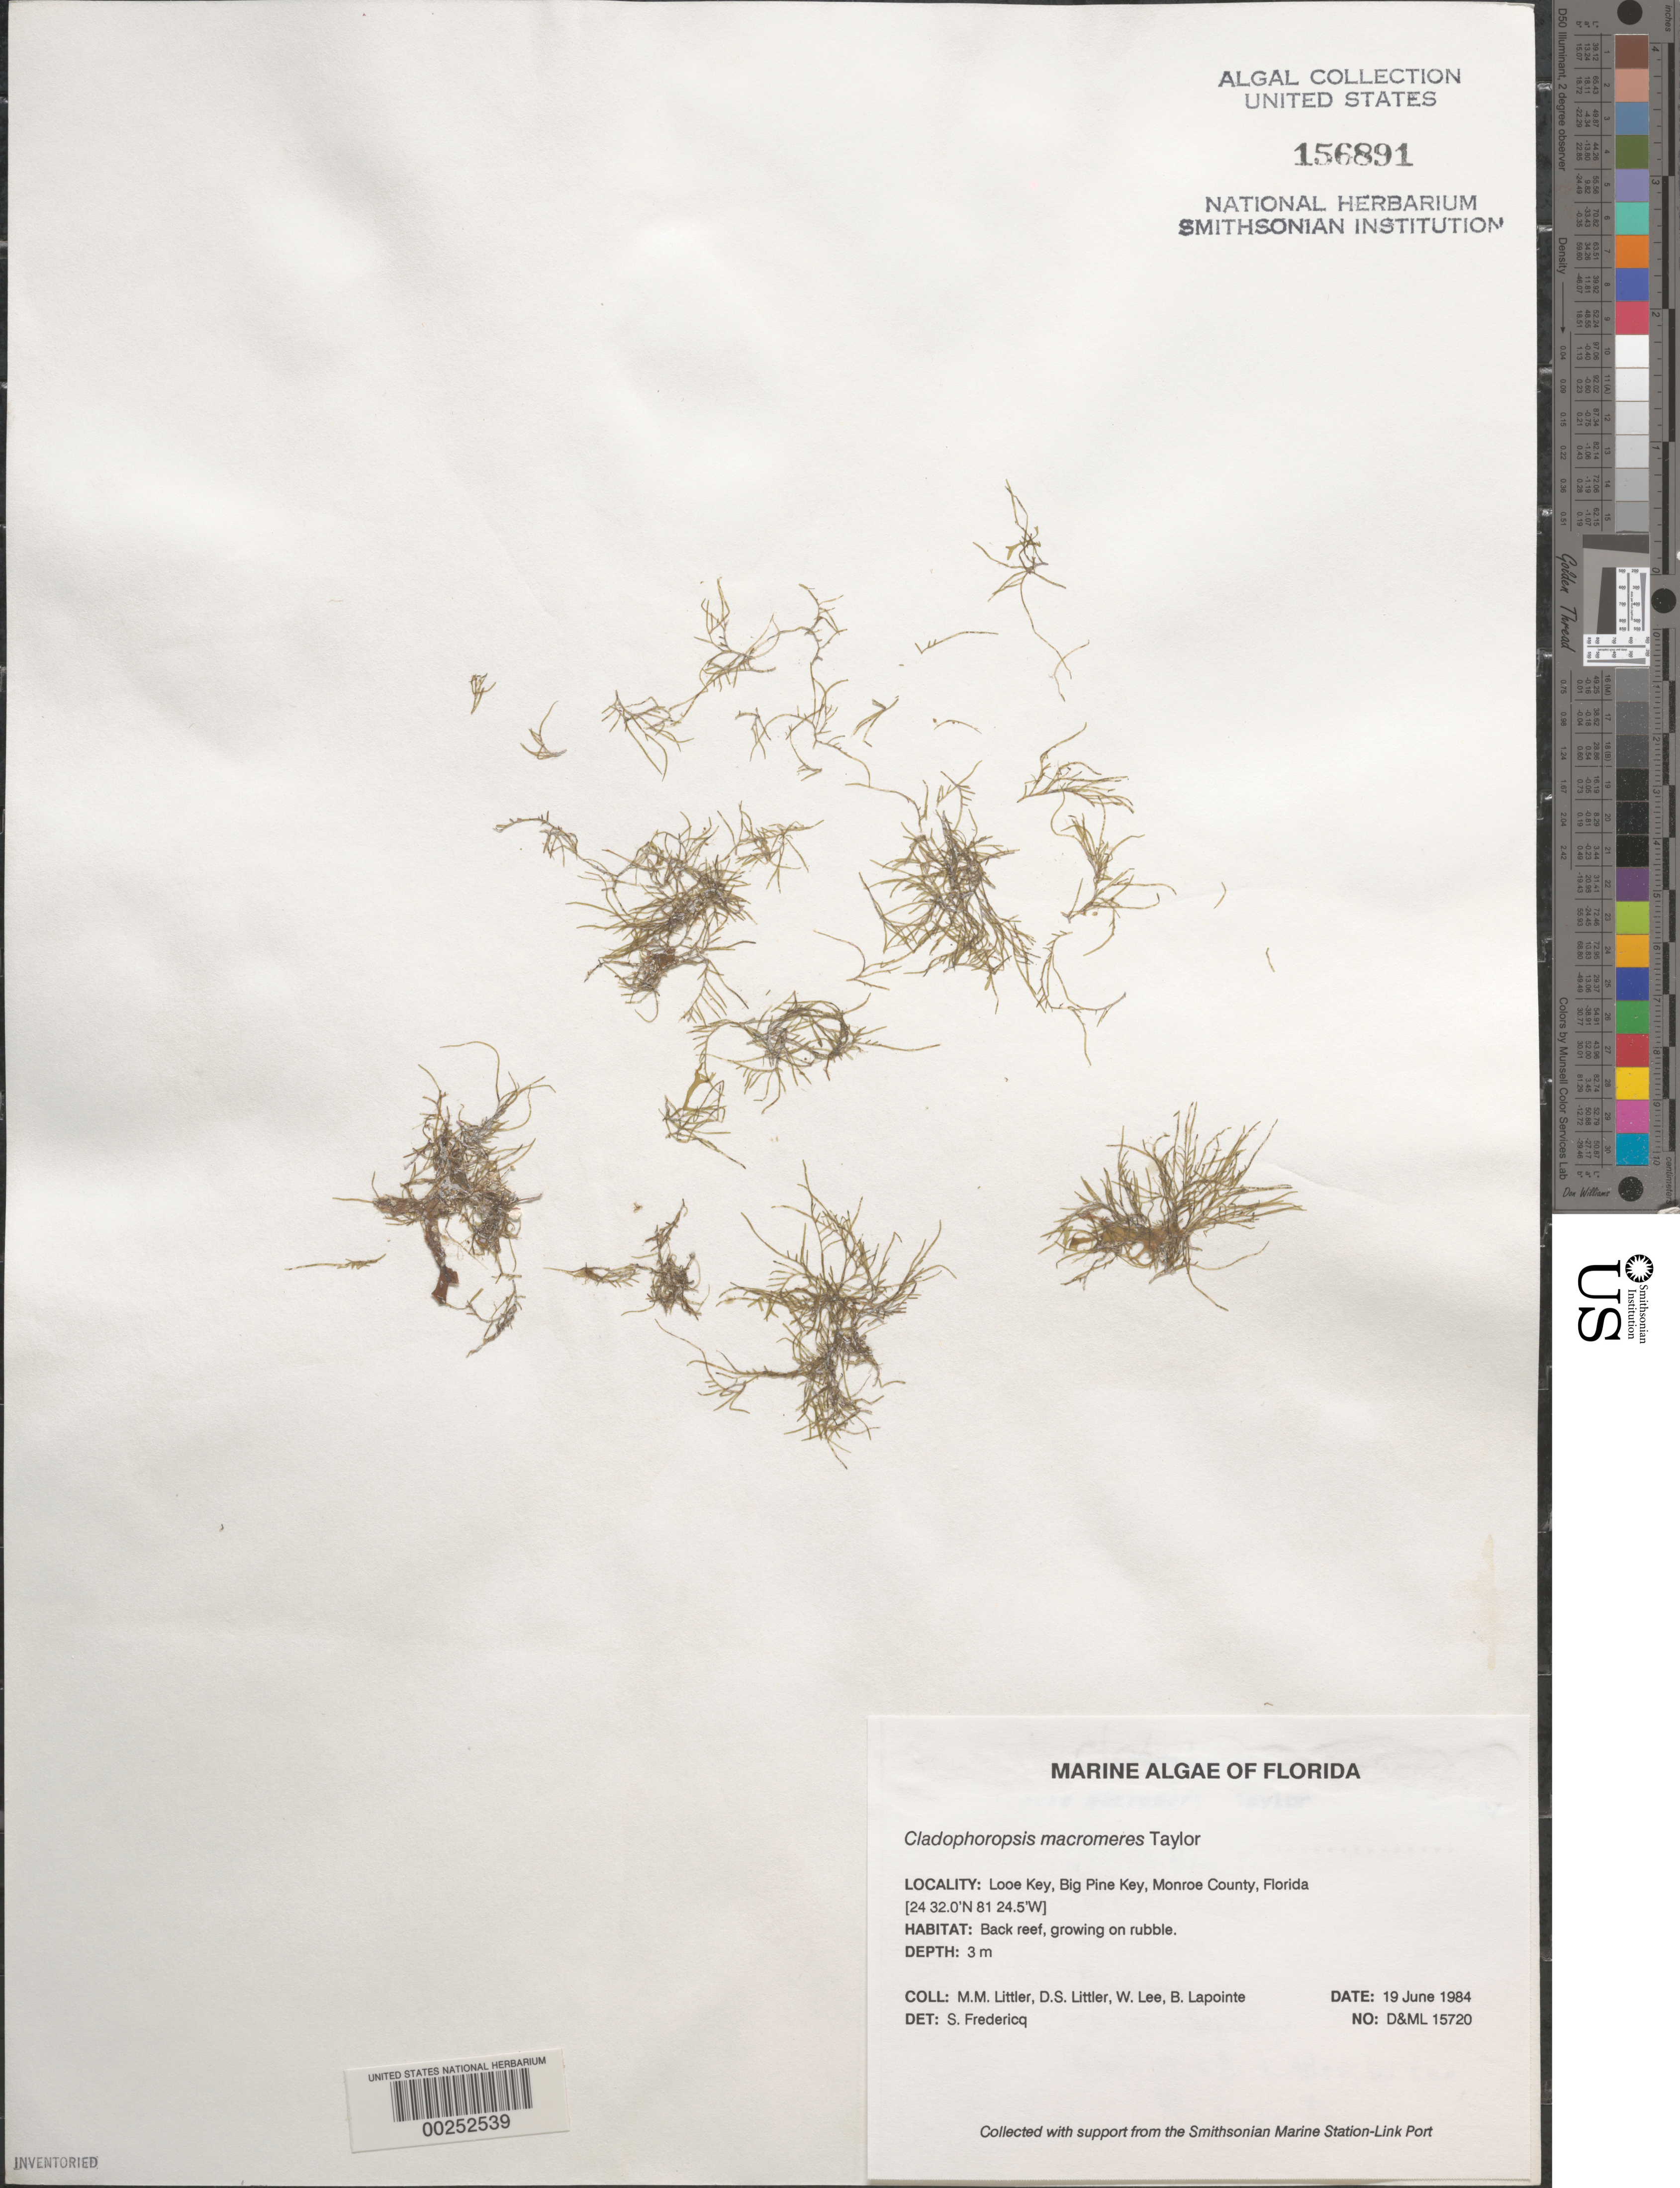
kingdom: Plantae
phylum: Chlorophyta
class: Ulvophyceae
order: Siphonocladales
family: Boodleaceae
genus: Cladophoropsis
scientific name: Cladophoropsis macromeres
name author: W.R. Taylor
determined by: Fredericq, S.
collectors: M. M. Littler, D. S. Littler, W. Lee & B. Lapointe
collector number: D&ML 15720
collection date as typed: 19 Jun 1984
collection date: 1984-06-19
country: United States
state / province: Florida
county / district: Monroe County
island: Looe Key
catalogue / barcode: US 156891